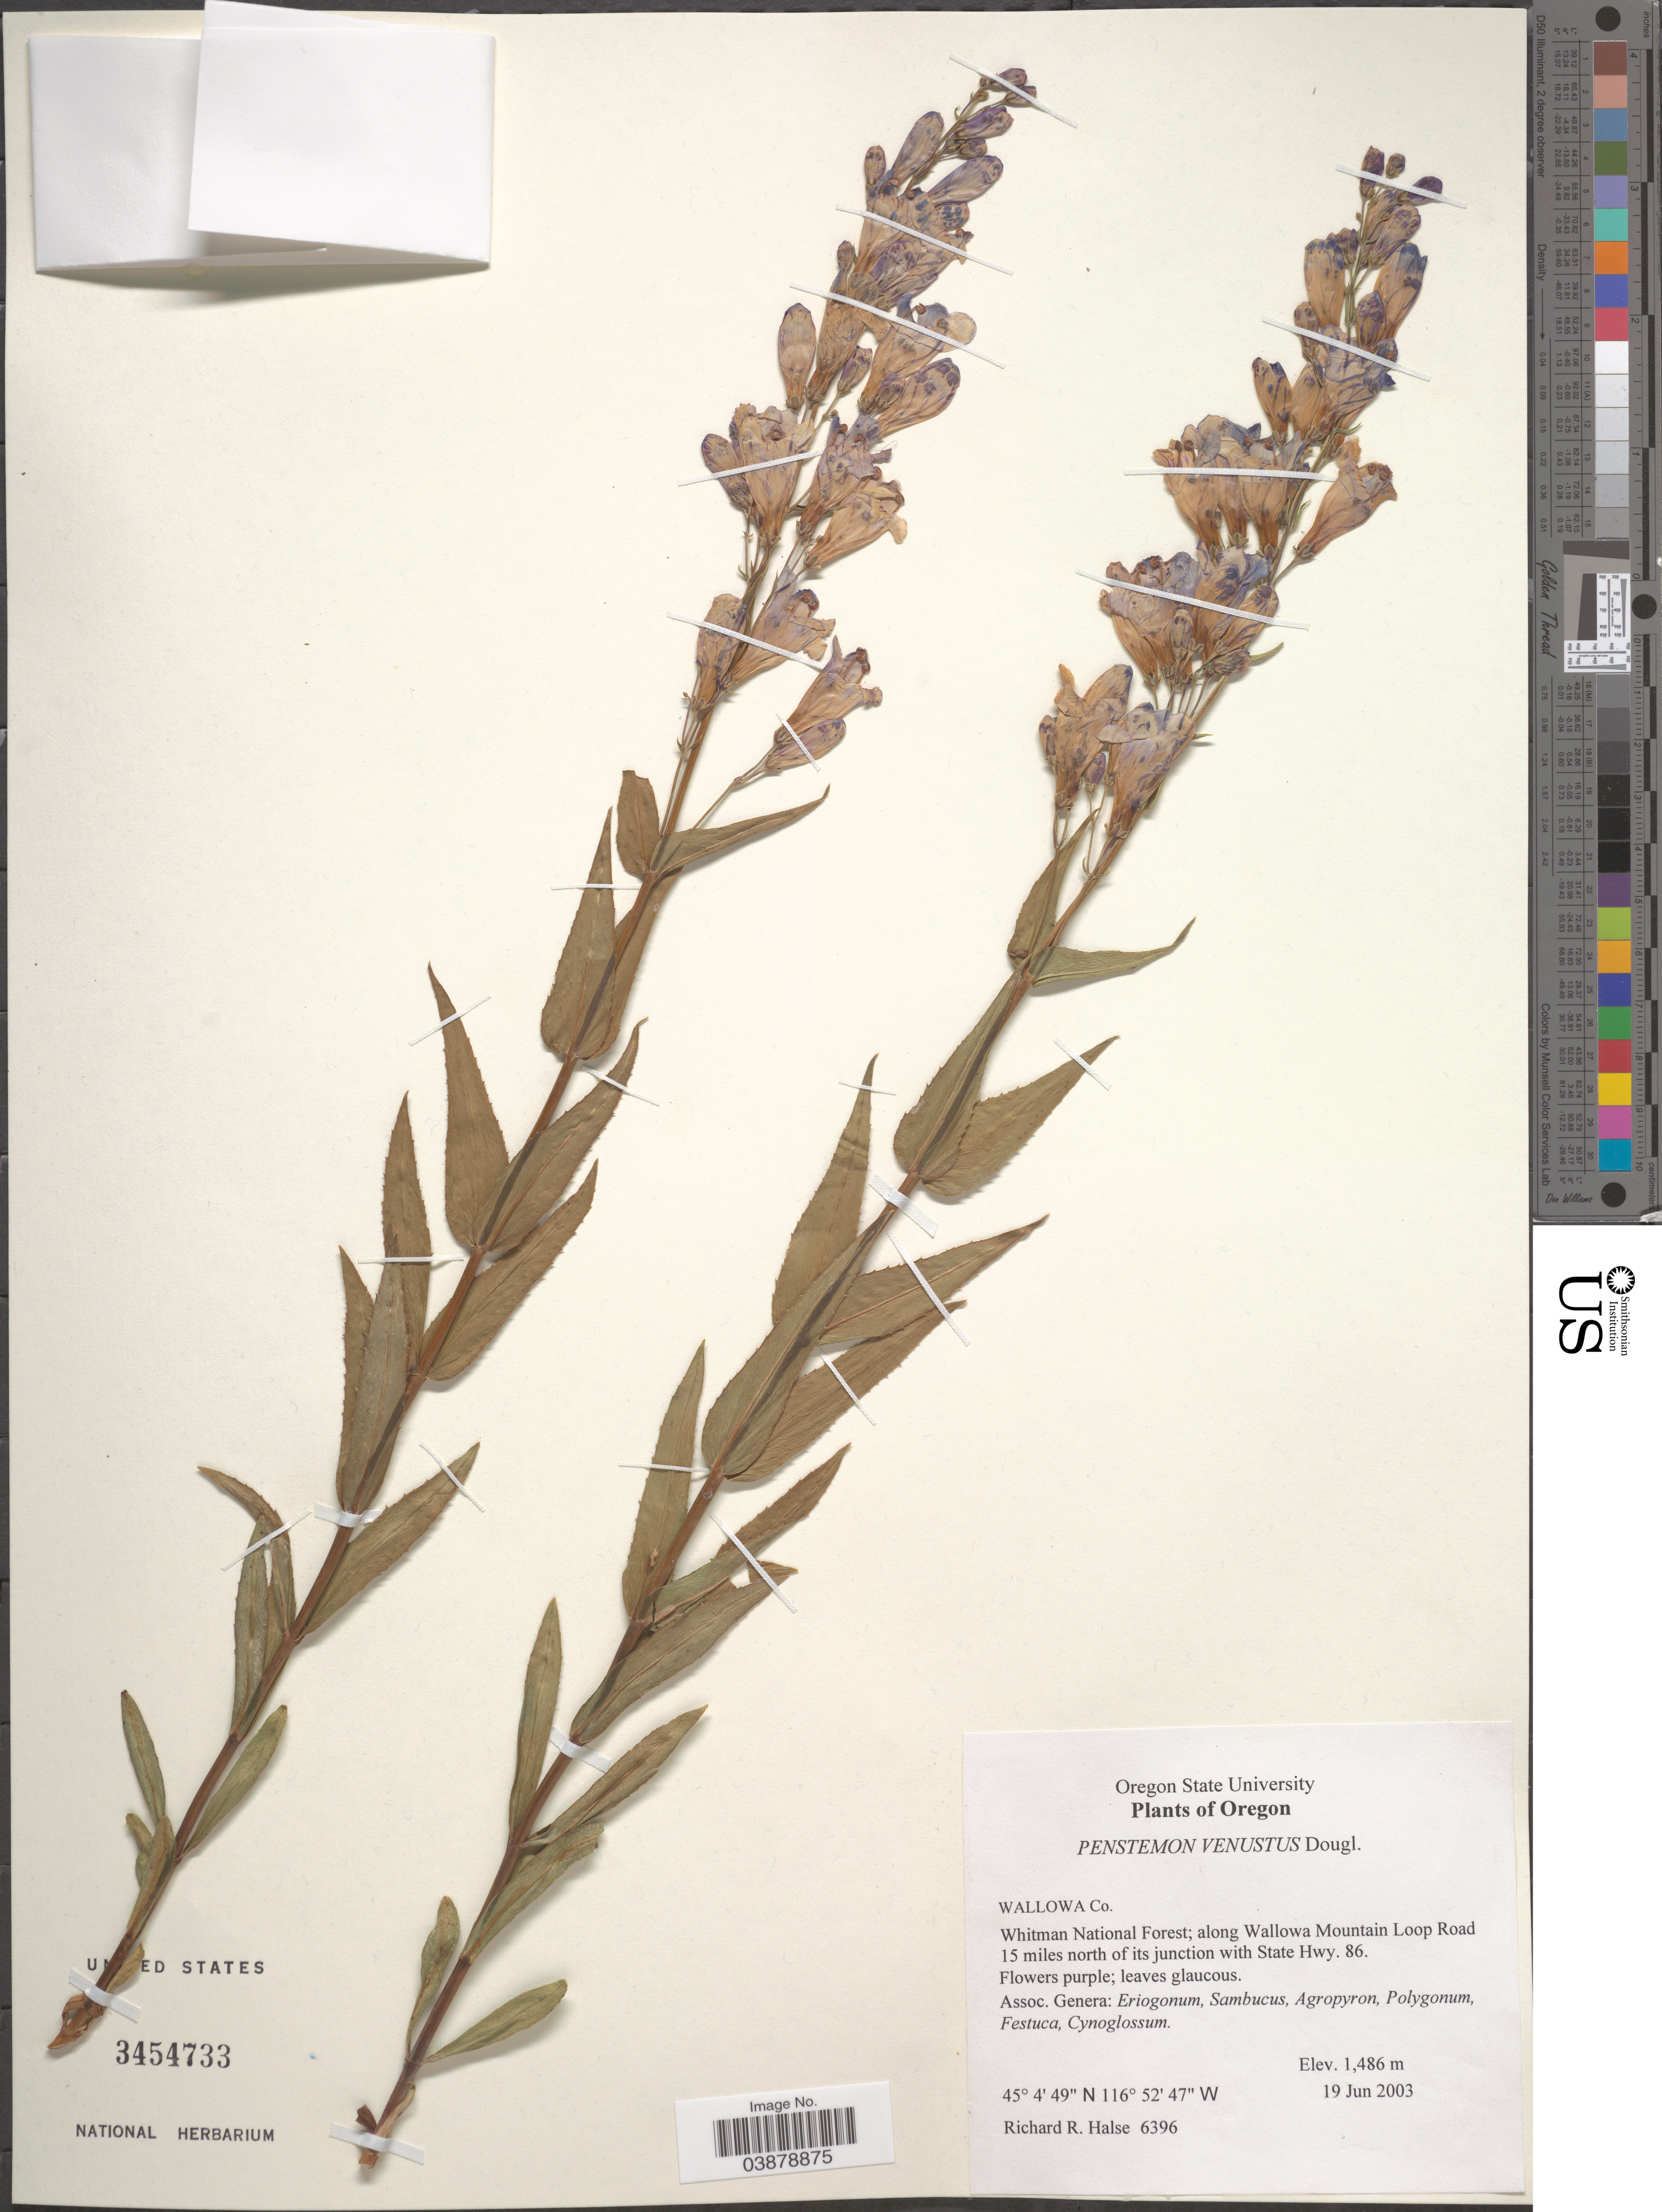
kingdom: Plantae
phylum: Tracheophyta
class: Magnoliopsida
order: Lamiales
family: Plantaginaceae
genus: Penstemon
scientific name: Penstemon venustus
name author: Douglas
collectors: R. Halse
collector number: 6396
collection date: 2003-06-19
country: United States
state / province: Oregon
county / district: Wallowa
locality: Wallowa Co. Whitman National Forest; along Wallowa Mountain Loop Road 15 miles north of its junction with State Hwy. 86.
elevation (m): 1486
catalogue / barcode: US 3454733